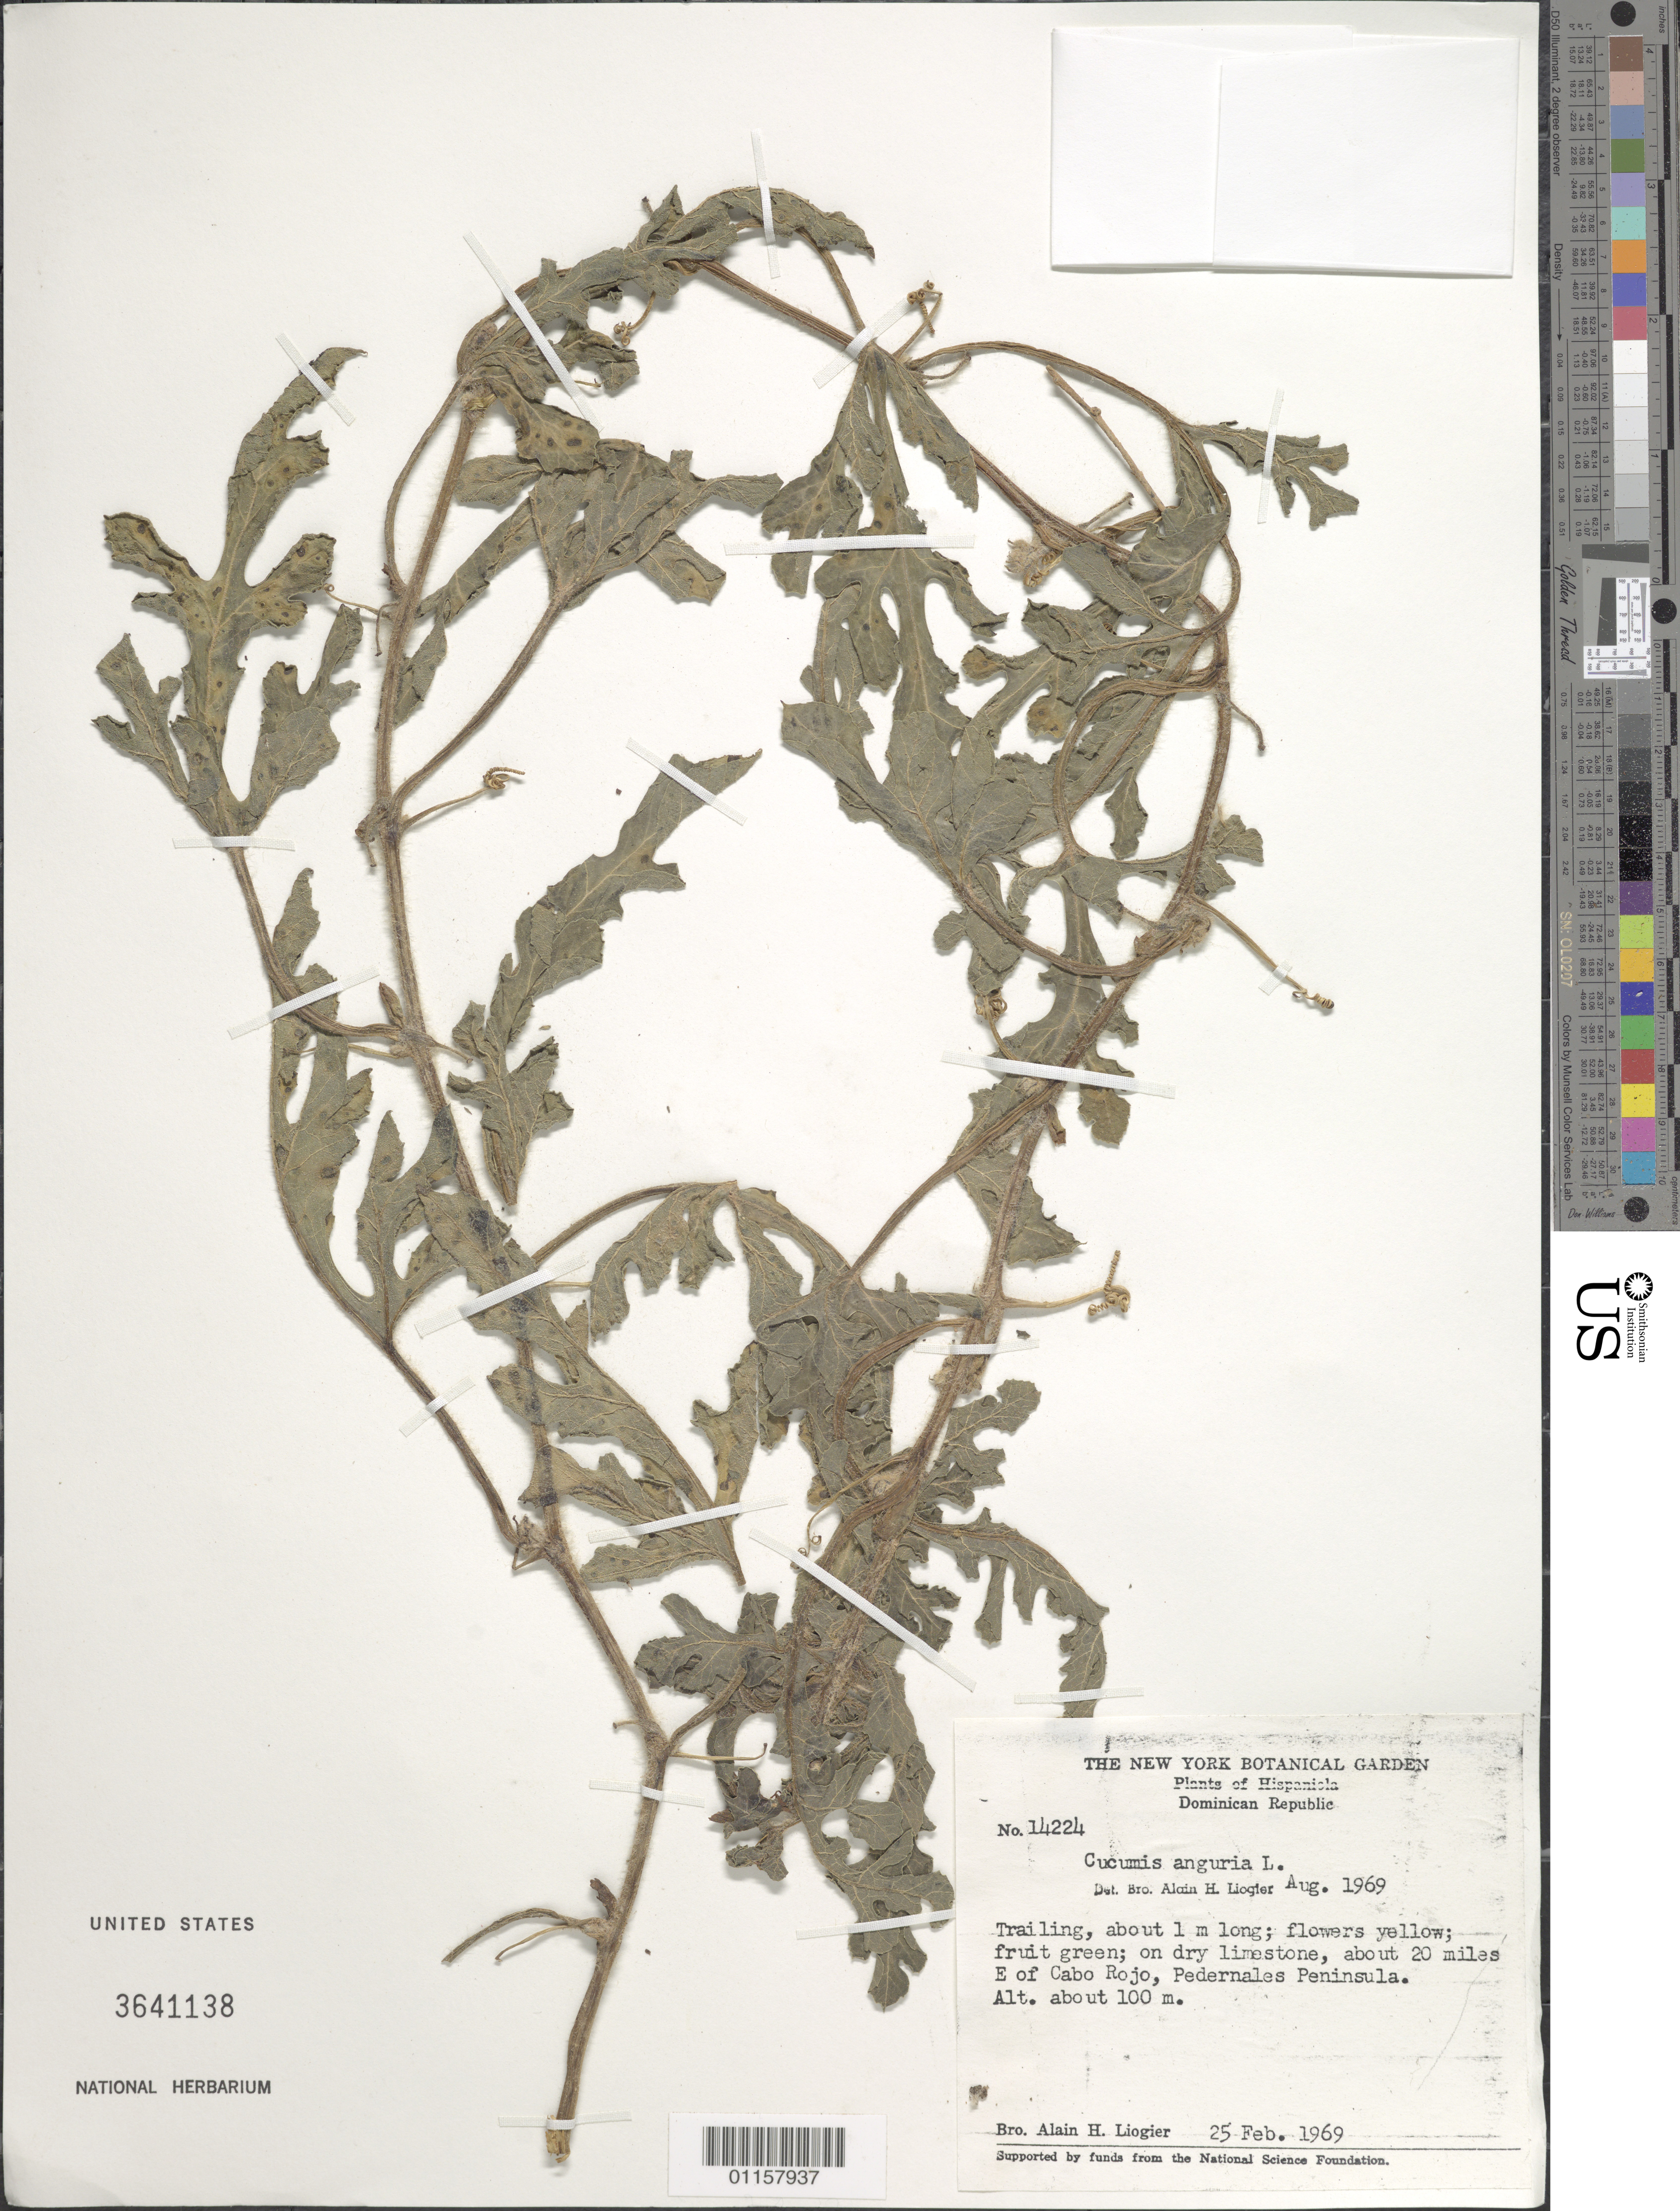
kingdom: Plantae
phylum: Tracheophyta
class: Magnoliopsida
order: Cucurbitales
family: Cucurbitaceae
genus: Cucumis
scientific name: Cucumis anguria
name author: L.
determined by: Liogier, Alain H.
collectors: A. H. Liogier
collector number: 14224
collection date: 1969-02-25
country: Dominican Republic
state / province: Pedernales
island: Hispaniola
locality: Pedernales Peninsula, about 20 miles E of Cabo Rojo.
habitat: On dry limestone.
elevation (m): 100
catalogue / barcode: US 3641138